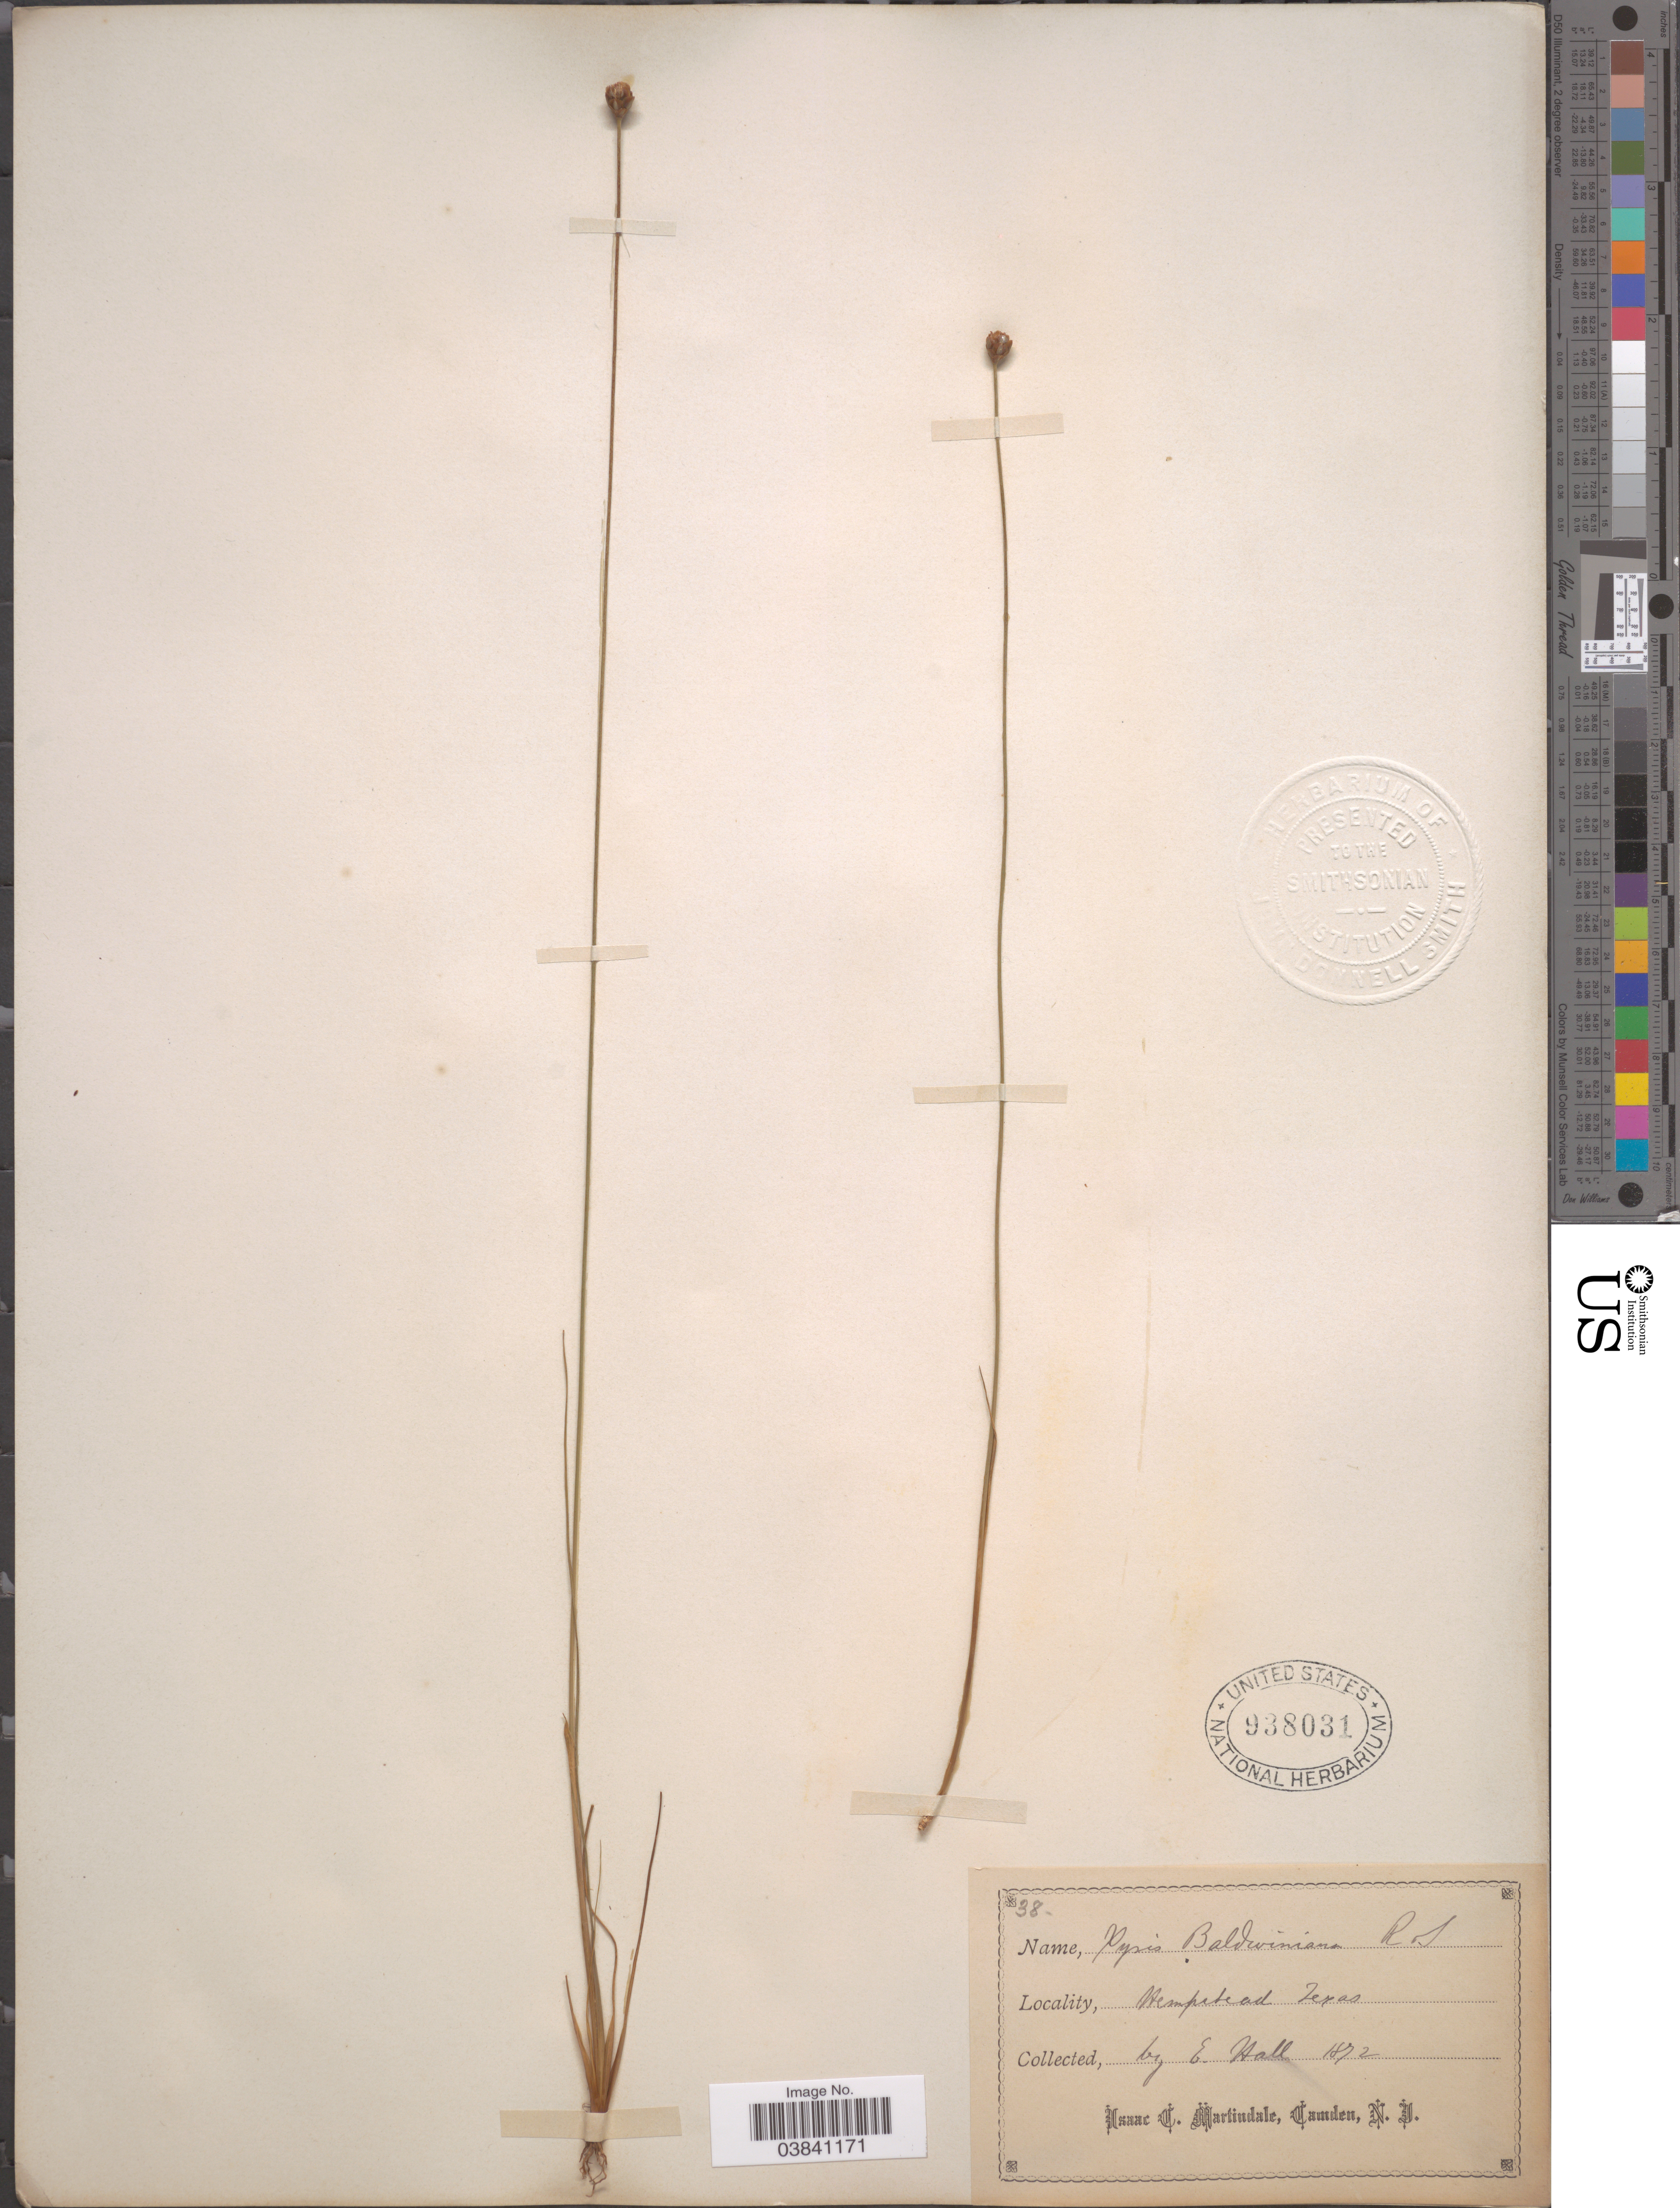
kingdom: Plantae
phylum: Tracheophyta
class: Liliopsida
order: Poales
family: Xyridaceae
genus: Xyris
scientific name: Xyris baldwiniana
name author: Schult.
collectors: E. Hall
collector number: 38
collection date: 1872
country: United States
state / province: Texas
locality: Hempstead.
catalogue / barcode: US 938031